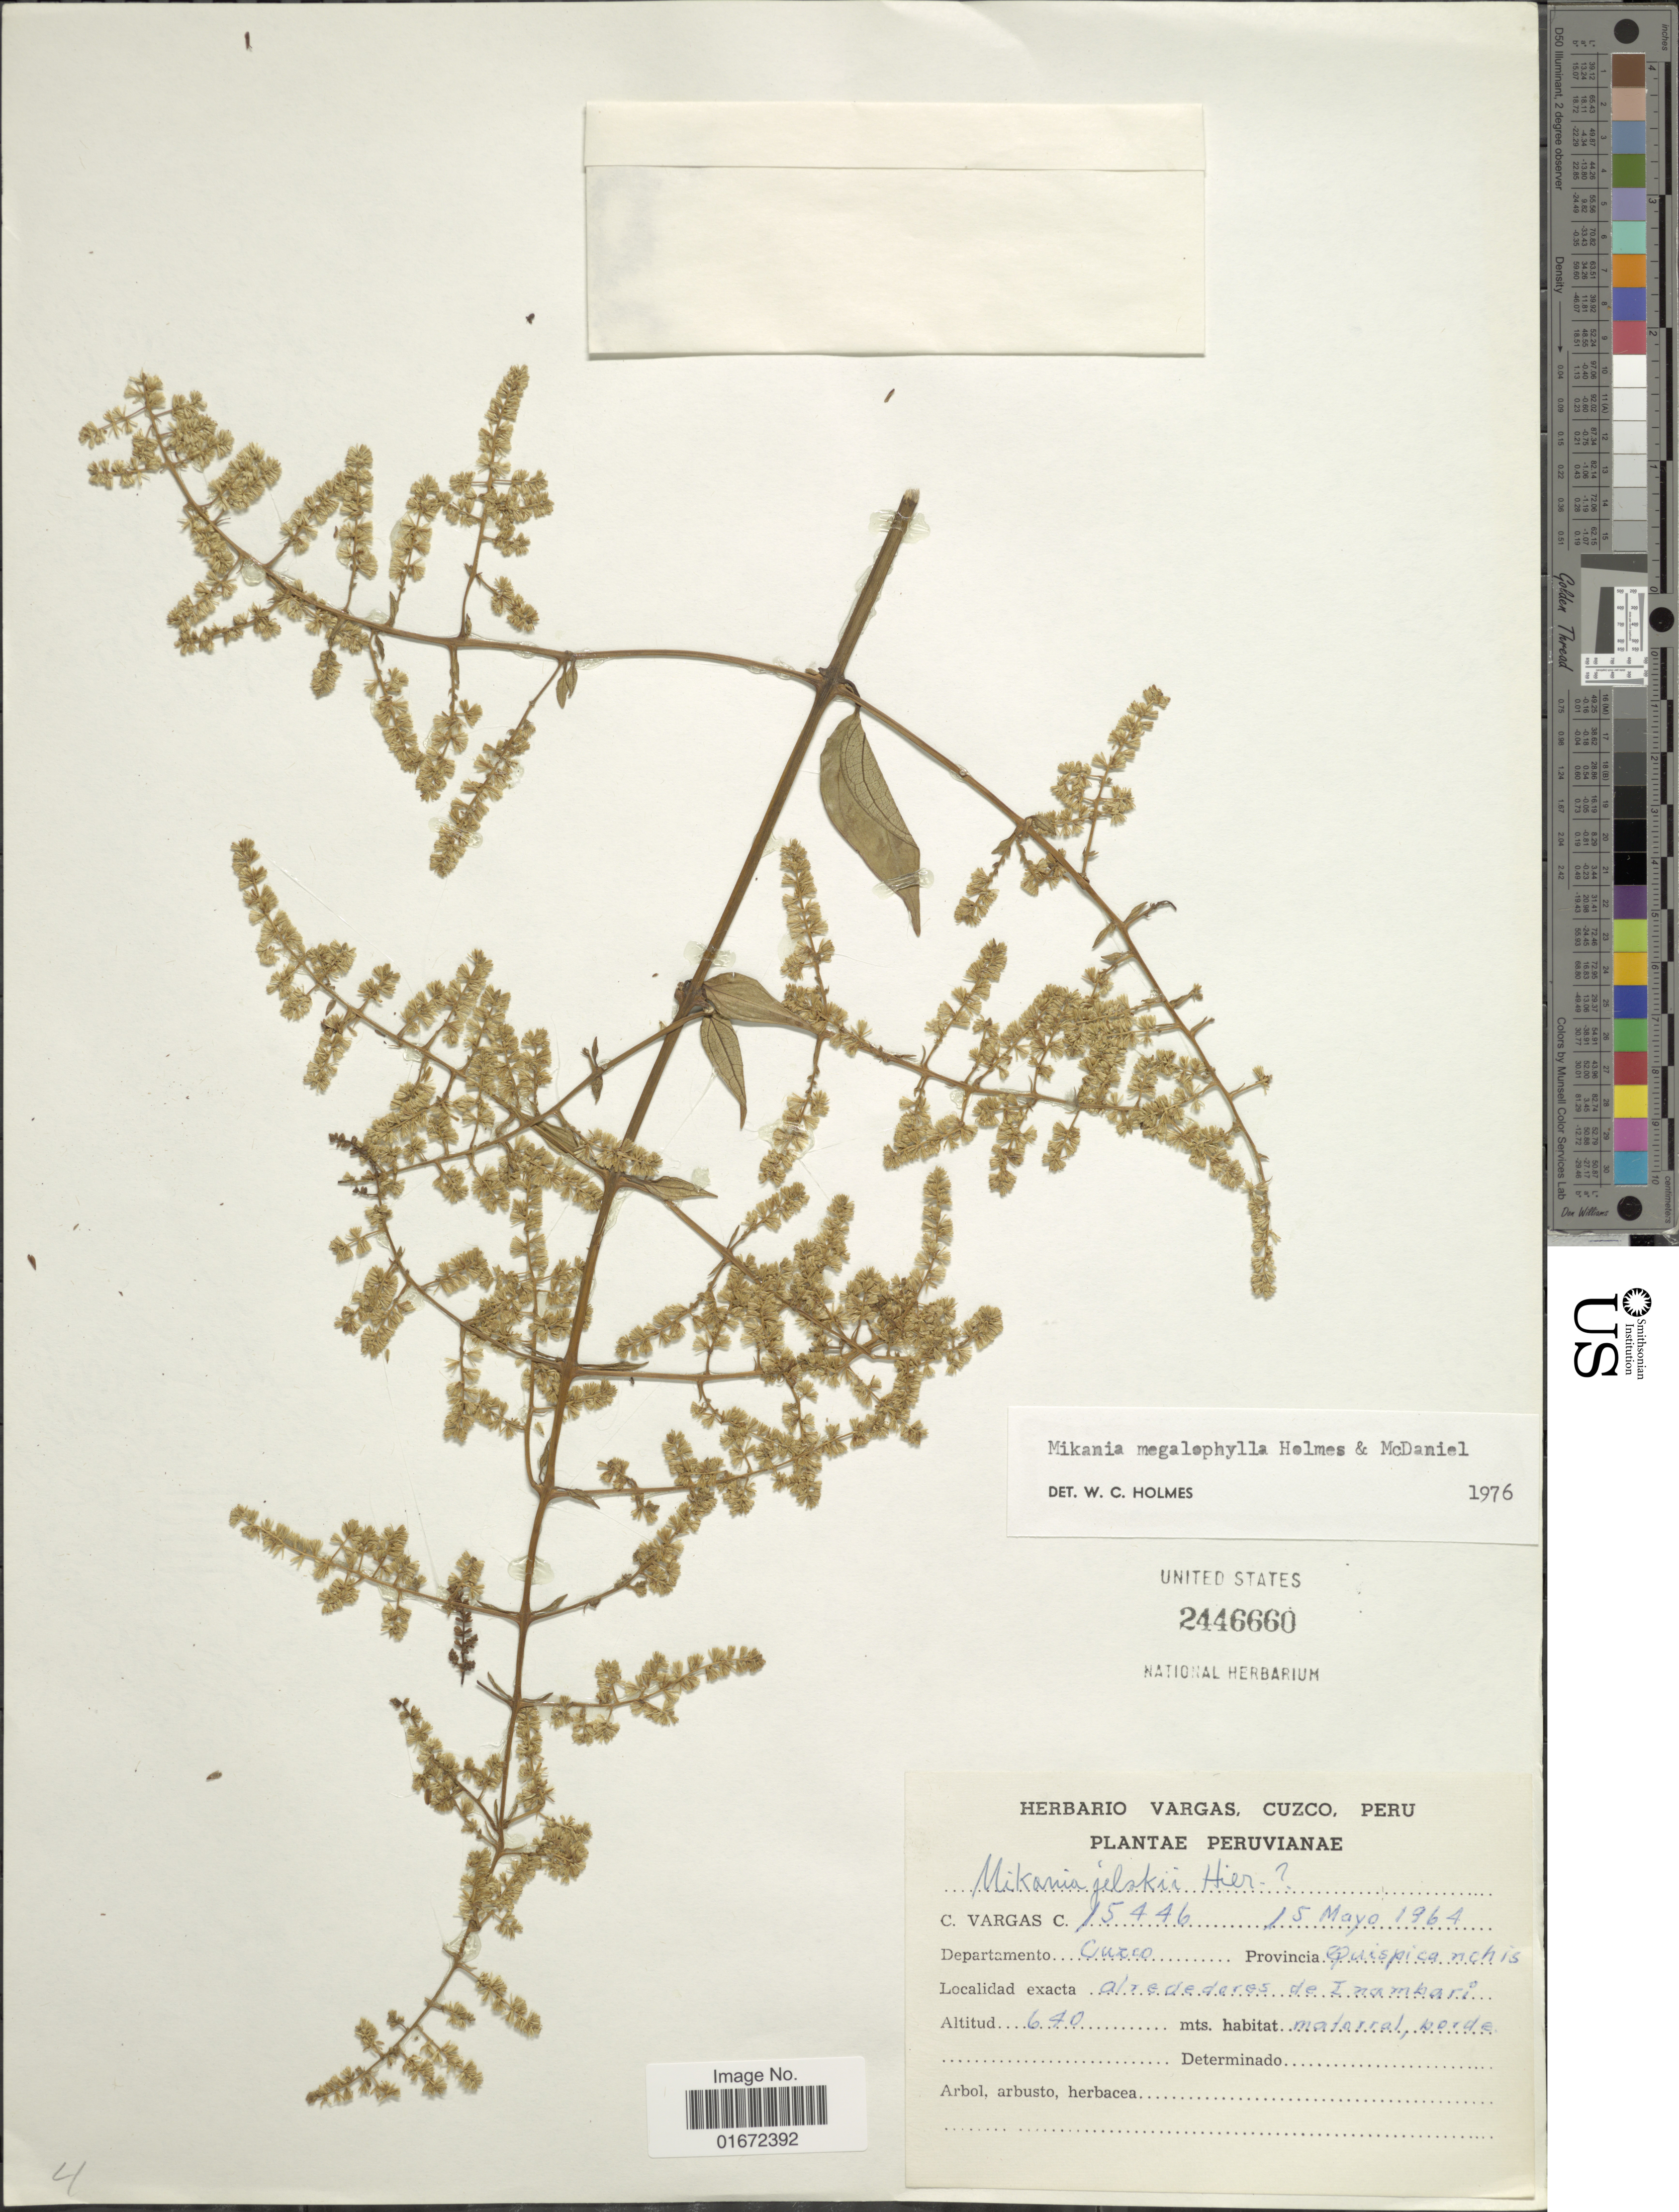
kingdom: Plantae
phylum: Tracheophyta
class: Magnoliopsida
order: Asterales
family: Asteraceae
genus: Mikania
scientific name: Mikania megalophylla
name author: W.C. Holmes & McDaniel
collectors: C. Vargas Calderón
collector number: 15446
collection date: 1964-05-15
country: Peru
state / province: Cusco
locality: Departamento Cuzco. Provincia Quispicanchis. Alrededores de Inambari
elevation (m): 640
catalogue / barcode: US 2446660